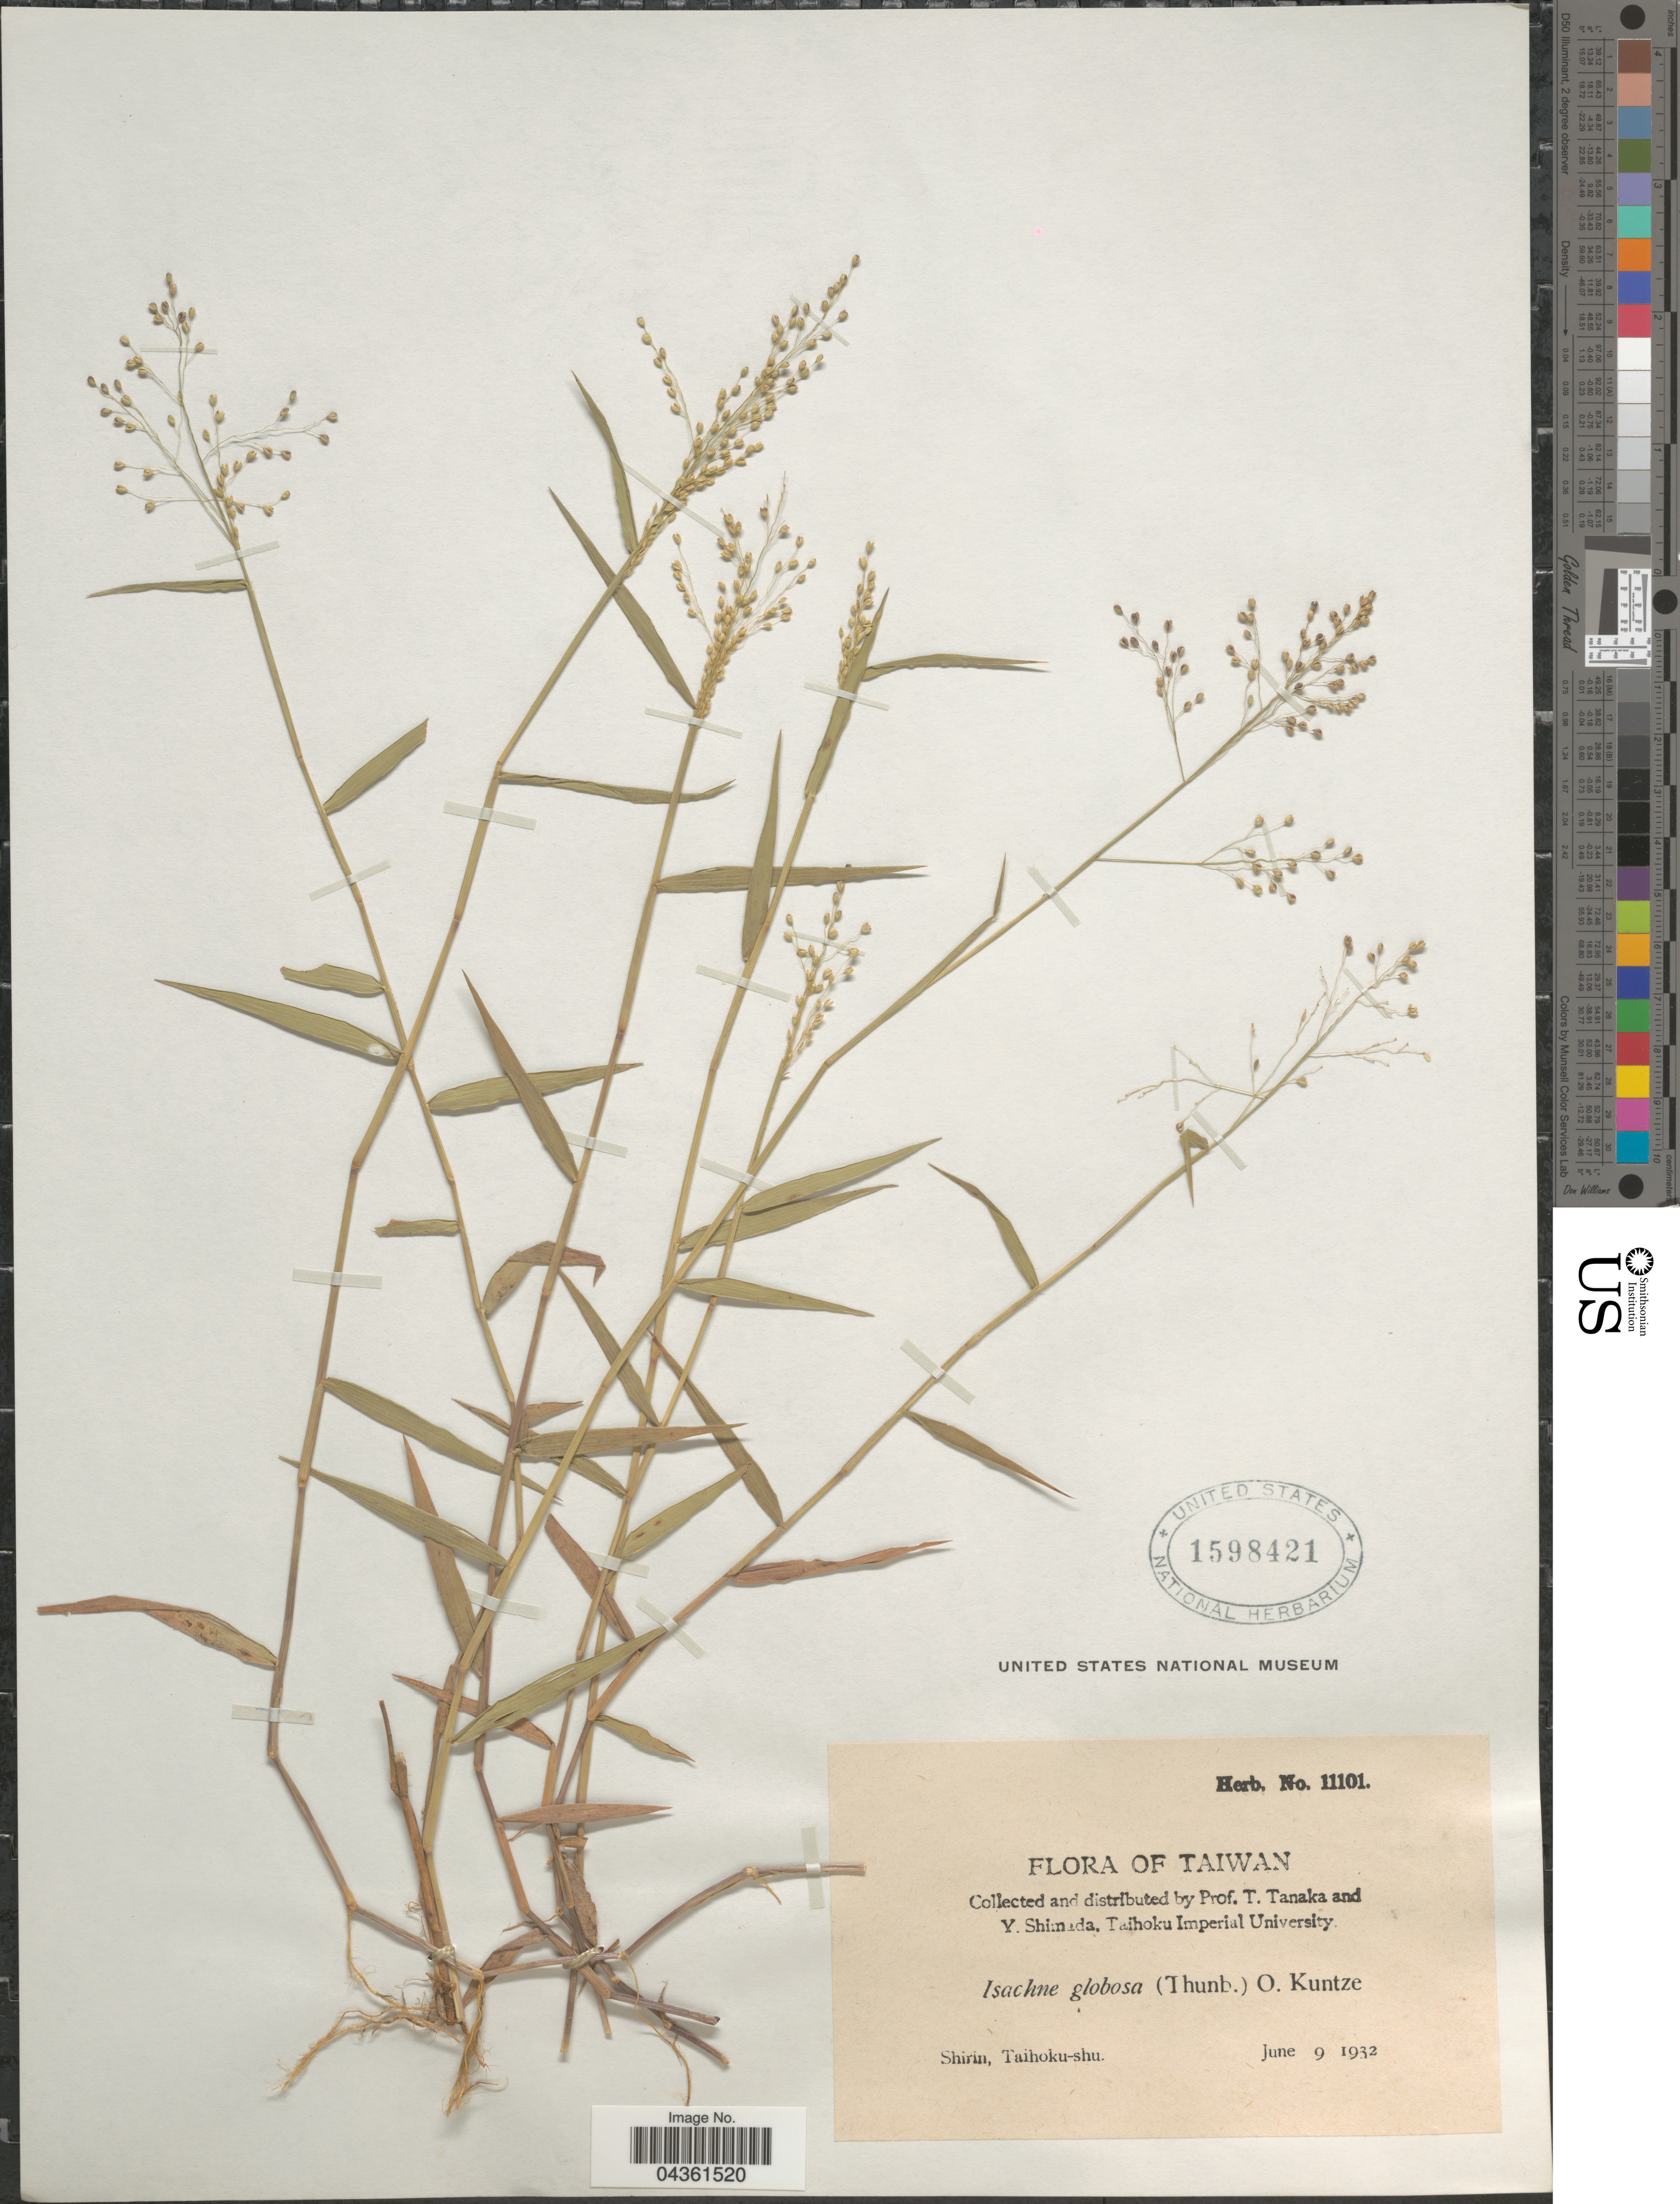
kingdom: Plantae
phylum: Tracheophyta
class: Liliopsida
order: Poales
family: Poaceae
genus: Isachne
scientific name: Isachne globosa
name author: (Thunb.) Kuntze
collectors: T. Tanaka & Y. Shimada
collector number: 11101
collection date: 1932-06-09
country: Taiwan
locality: Shirin, Taihoku-shu.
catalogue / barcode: US 1598421